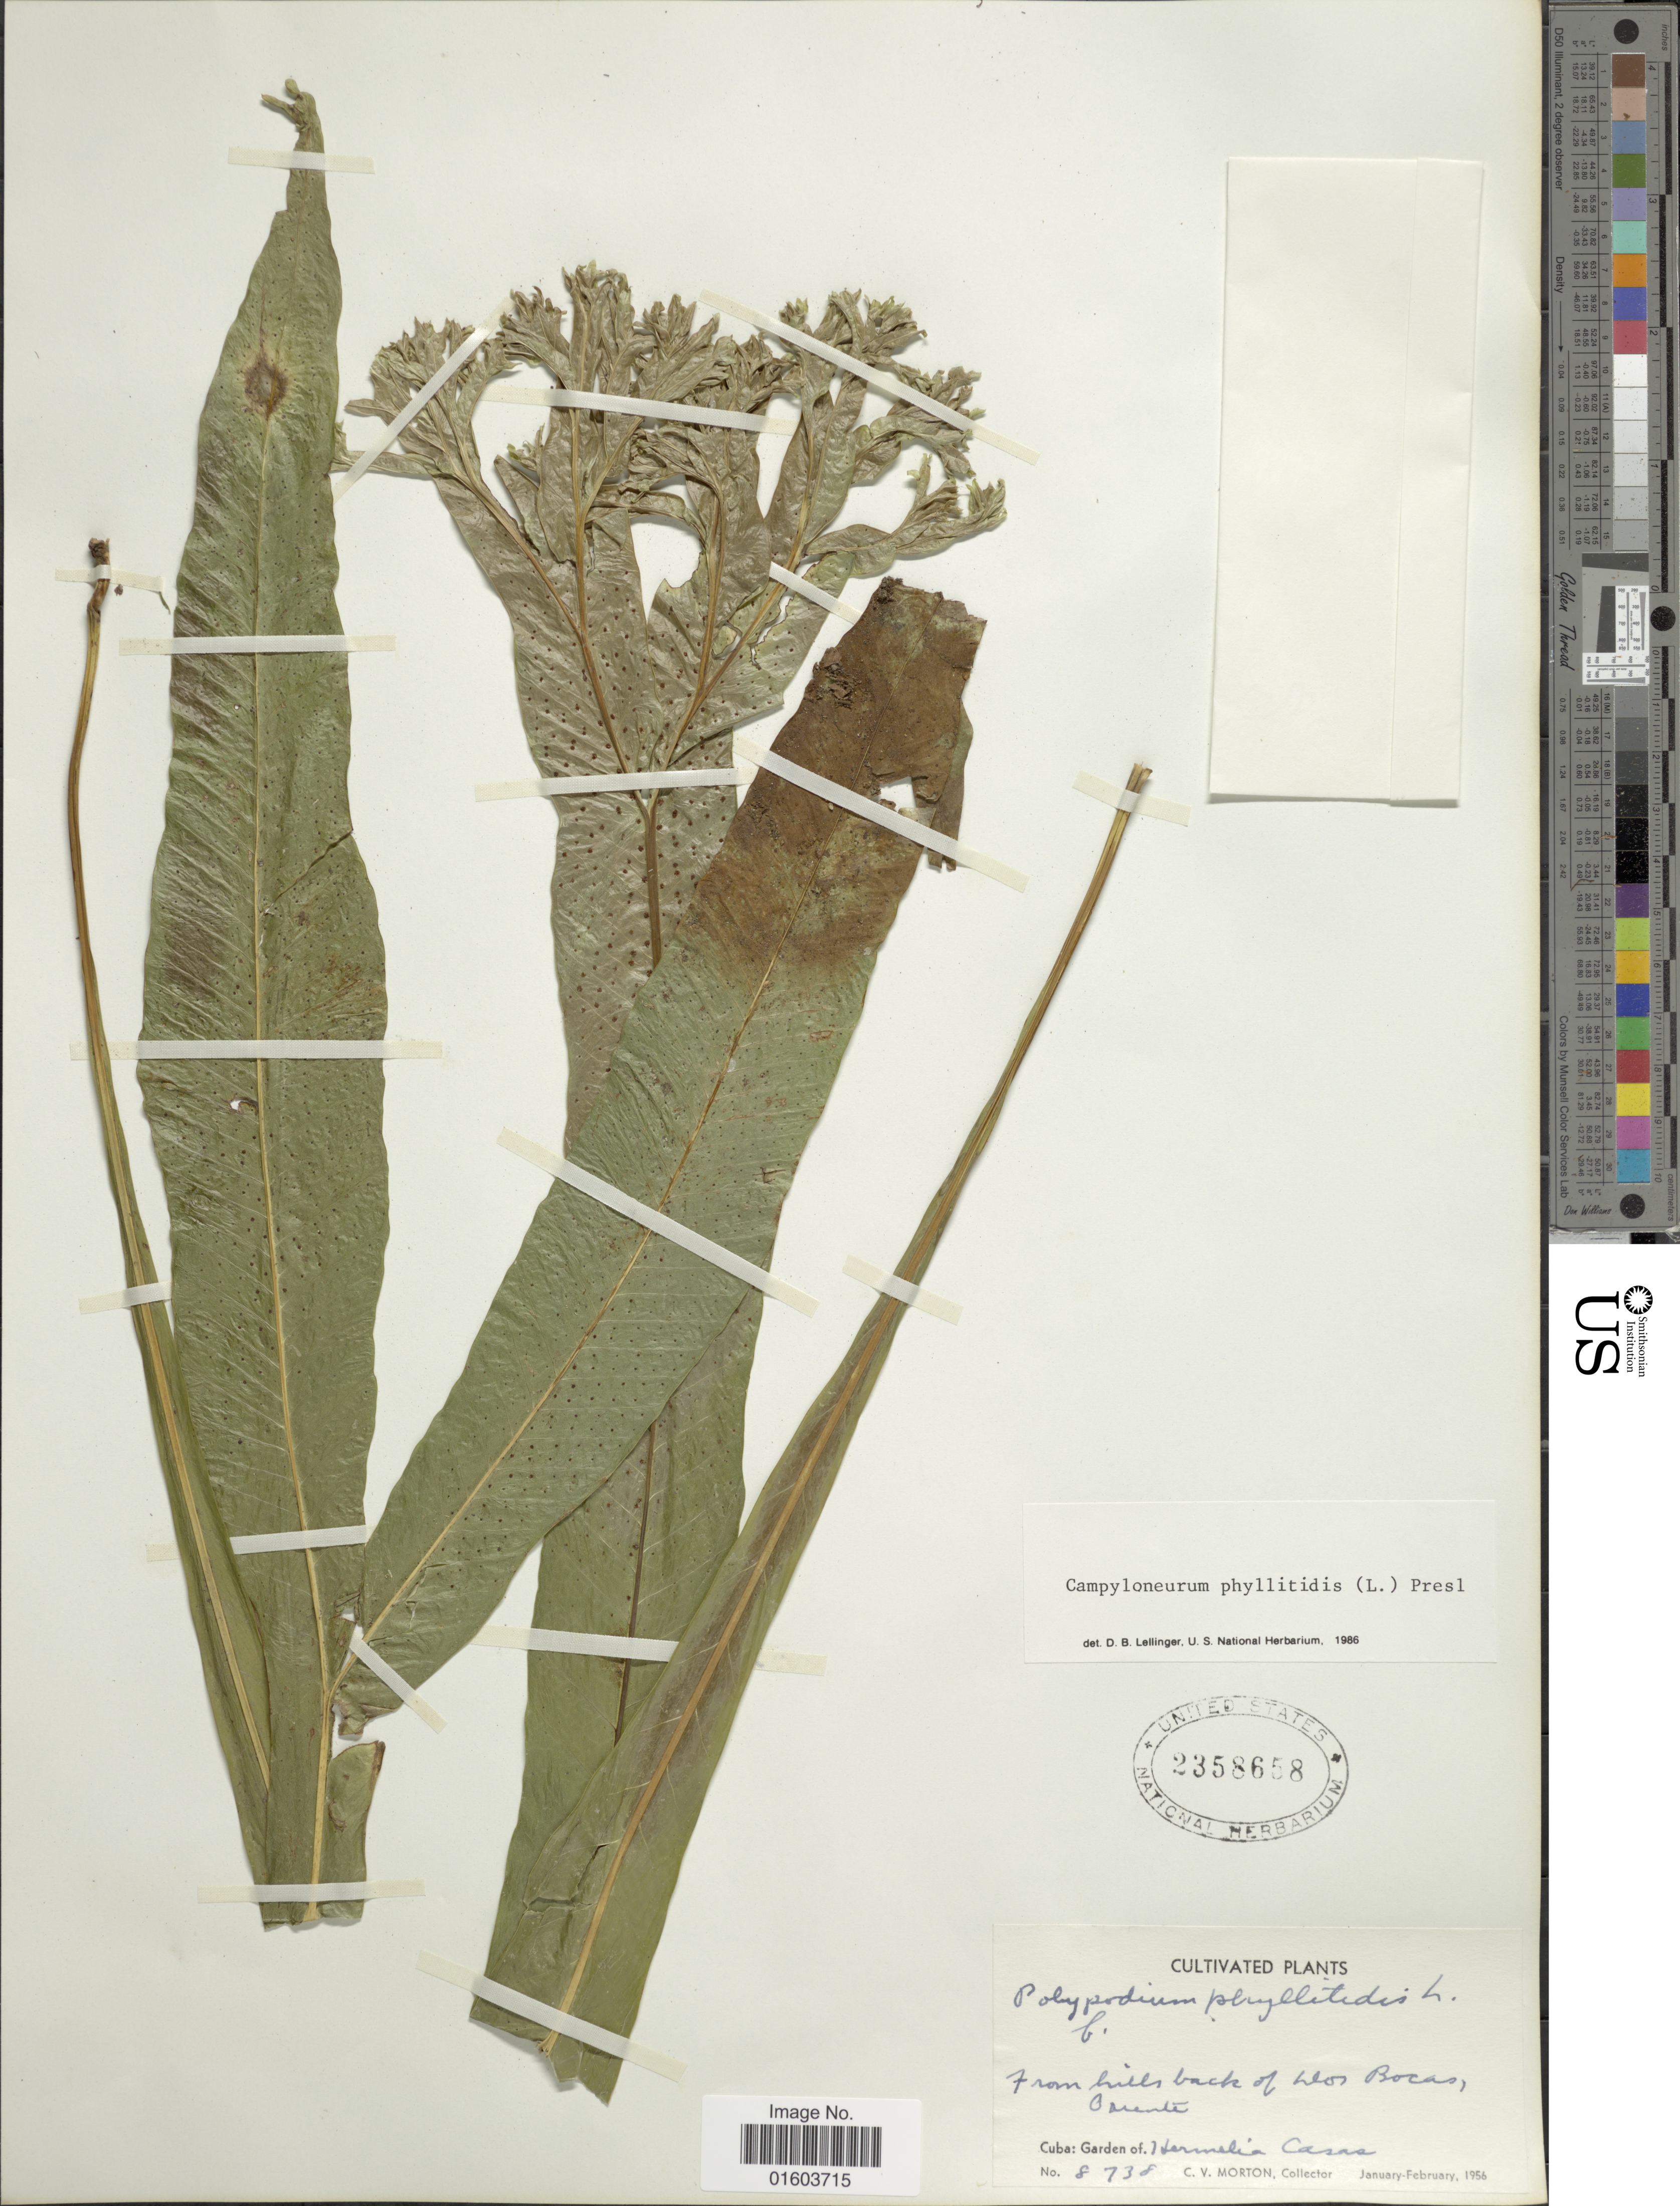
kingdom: Plantae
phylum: Tracheophyta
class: Polypodiopsida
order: Polypodiales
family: Polypodiaceae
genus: Campyloneurum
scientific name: Campyloneurum phyllitidis f. comosum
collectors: C. V. Morton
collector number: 8138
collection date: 1956-01/1956-02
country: Cuba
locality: Cuba: Garden of Hermelia Casas.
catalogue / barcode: US 2358658